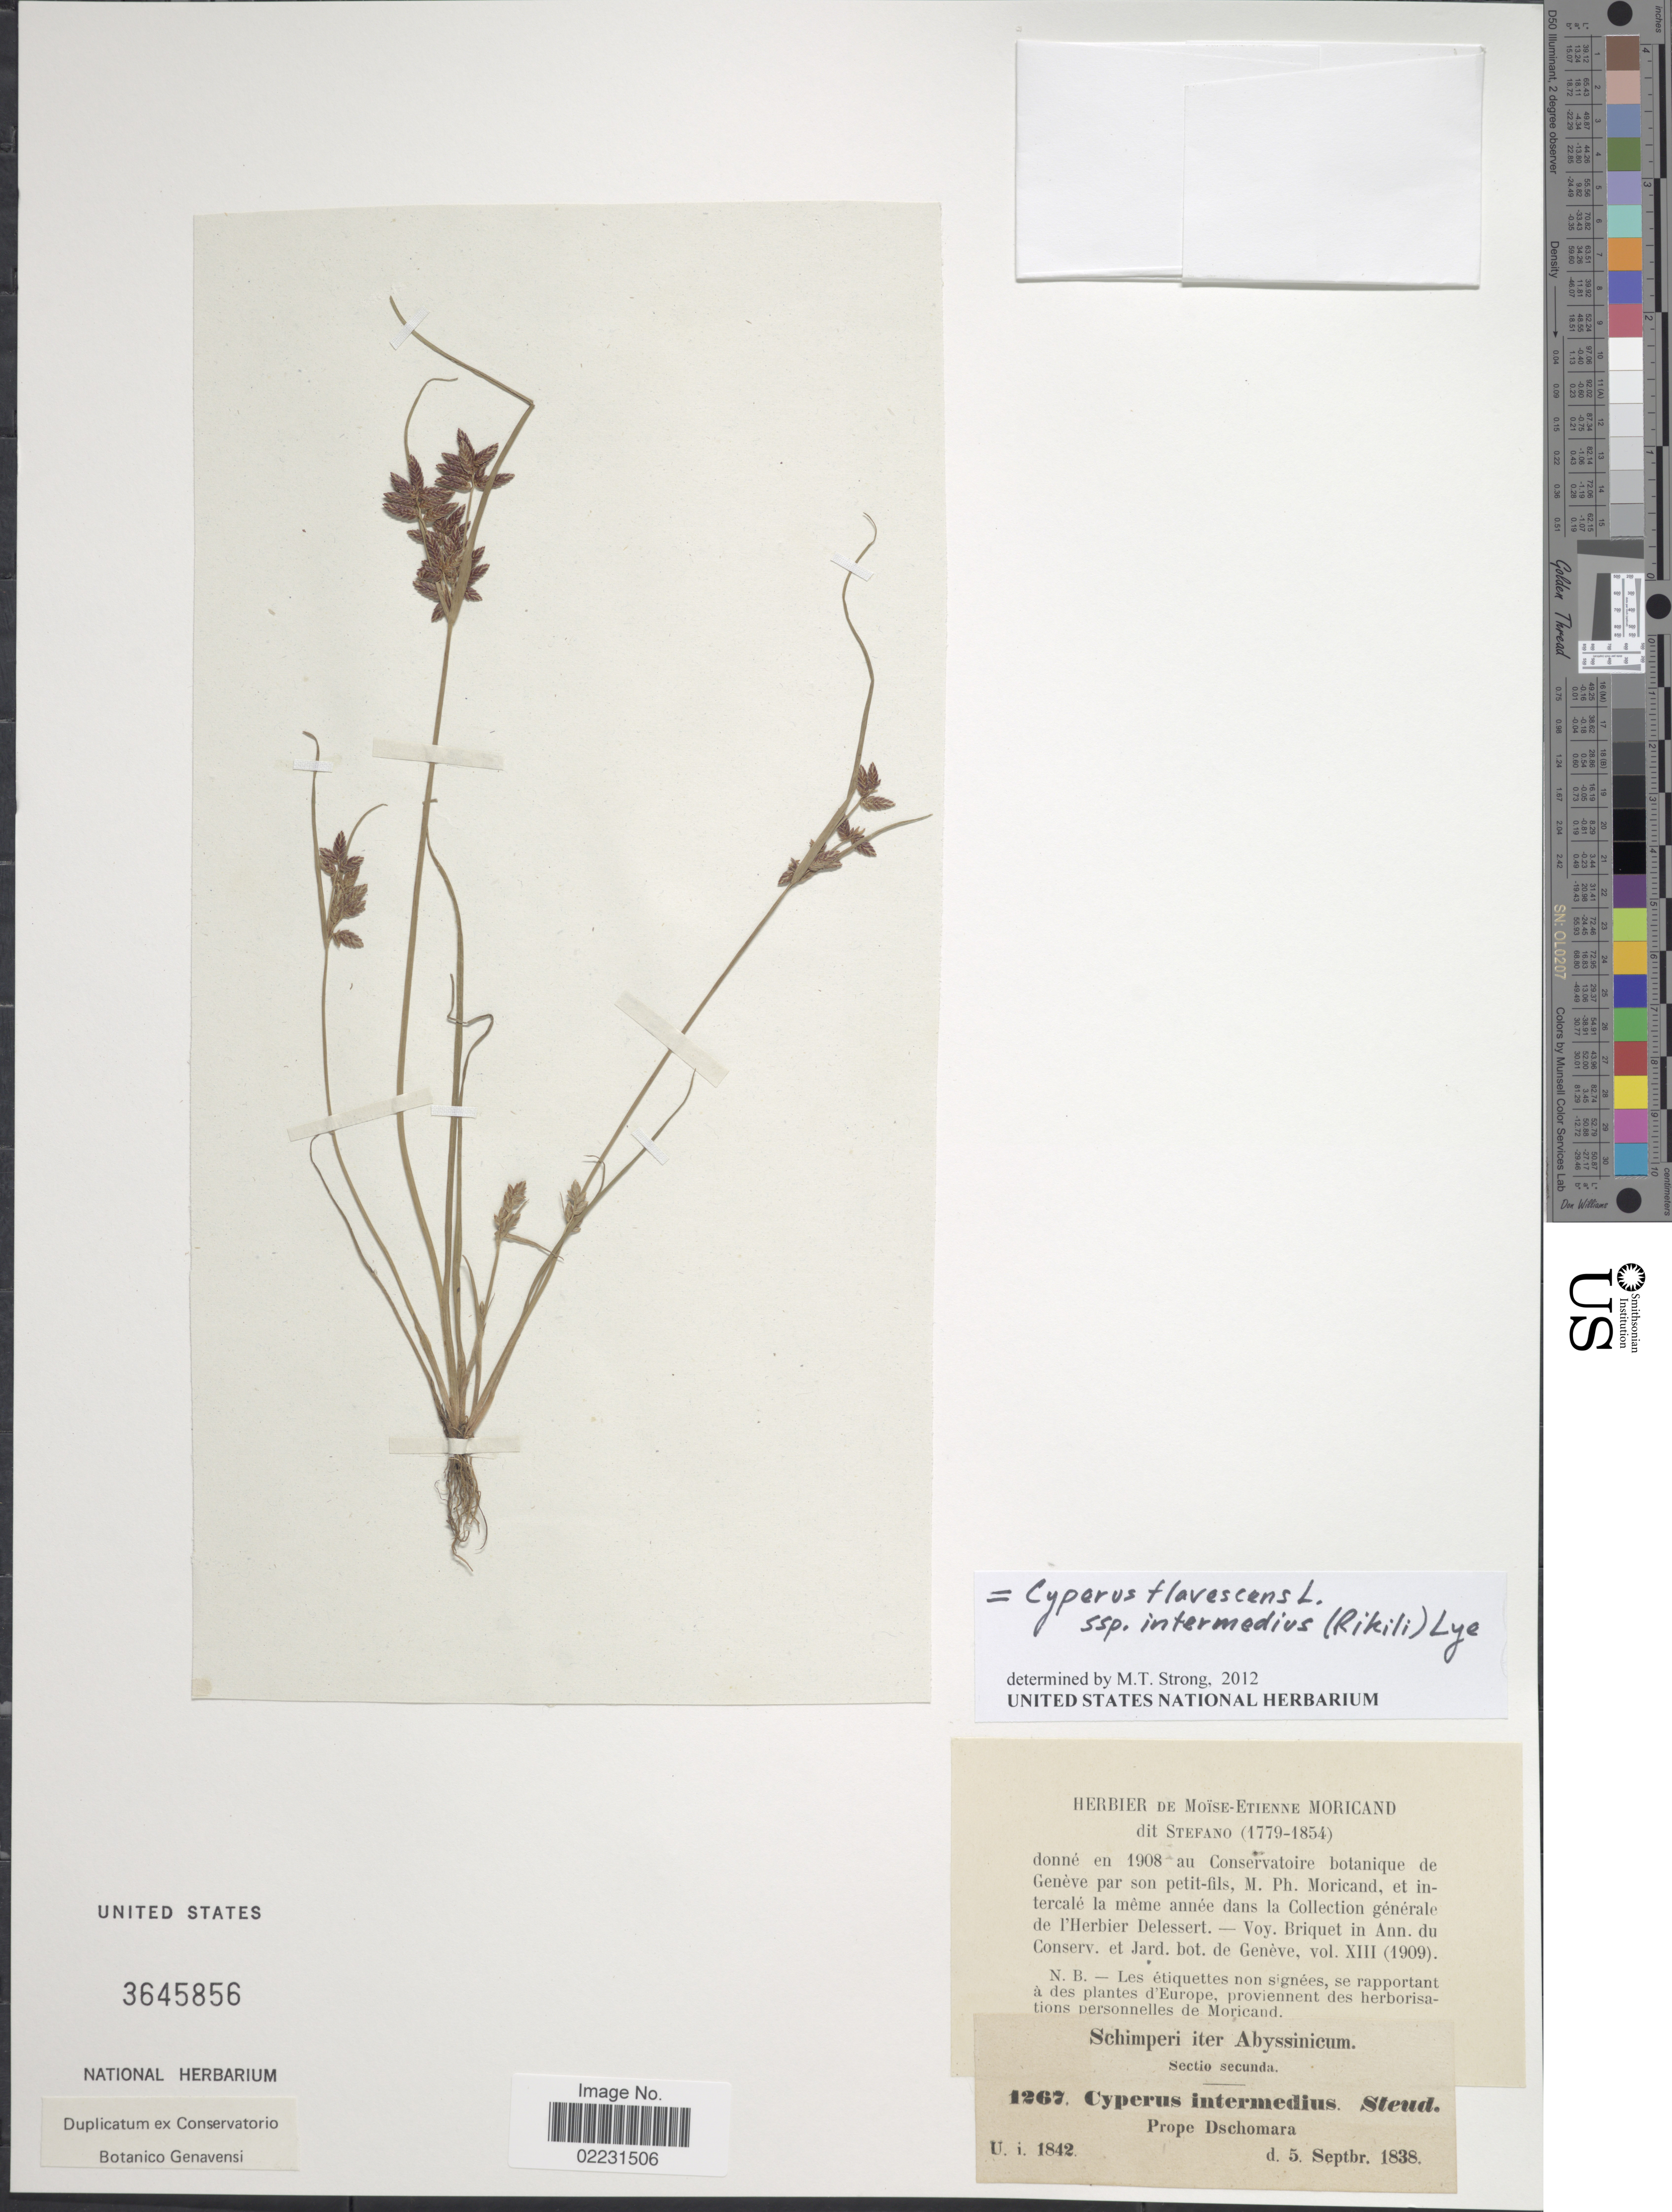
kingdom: Plantae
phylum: Tracheophyta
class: Liliopsida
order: Poales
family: Cyperaceae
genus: Cyperus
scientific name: Cyperus intermedius Steud., nom. illeg.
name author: Steud.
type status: Type Collection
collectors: -. Schimper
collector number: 1267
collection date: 1838-09-05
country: Eritrea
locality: Abyssinicum, Prope Dschomara.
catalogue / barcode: US 3645856